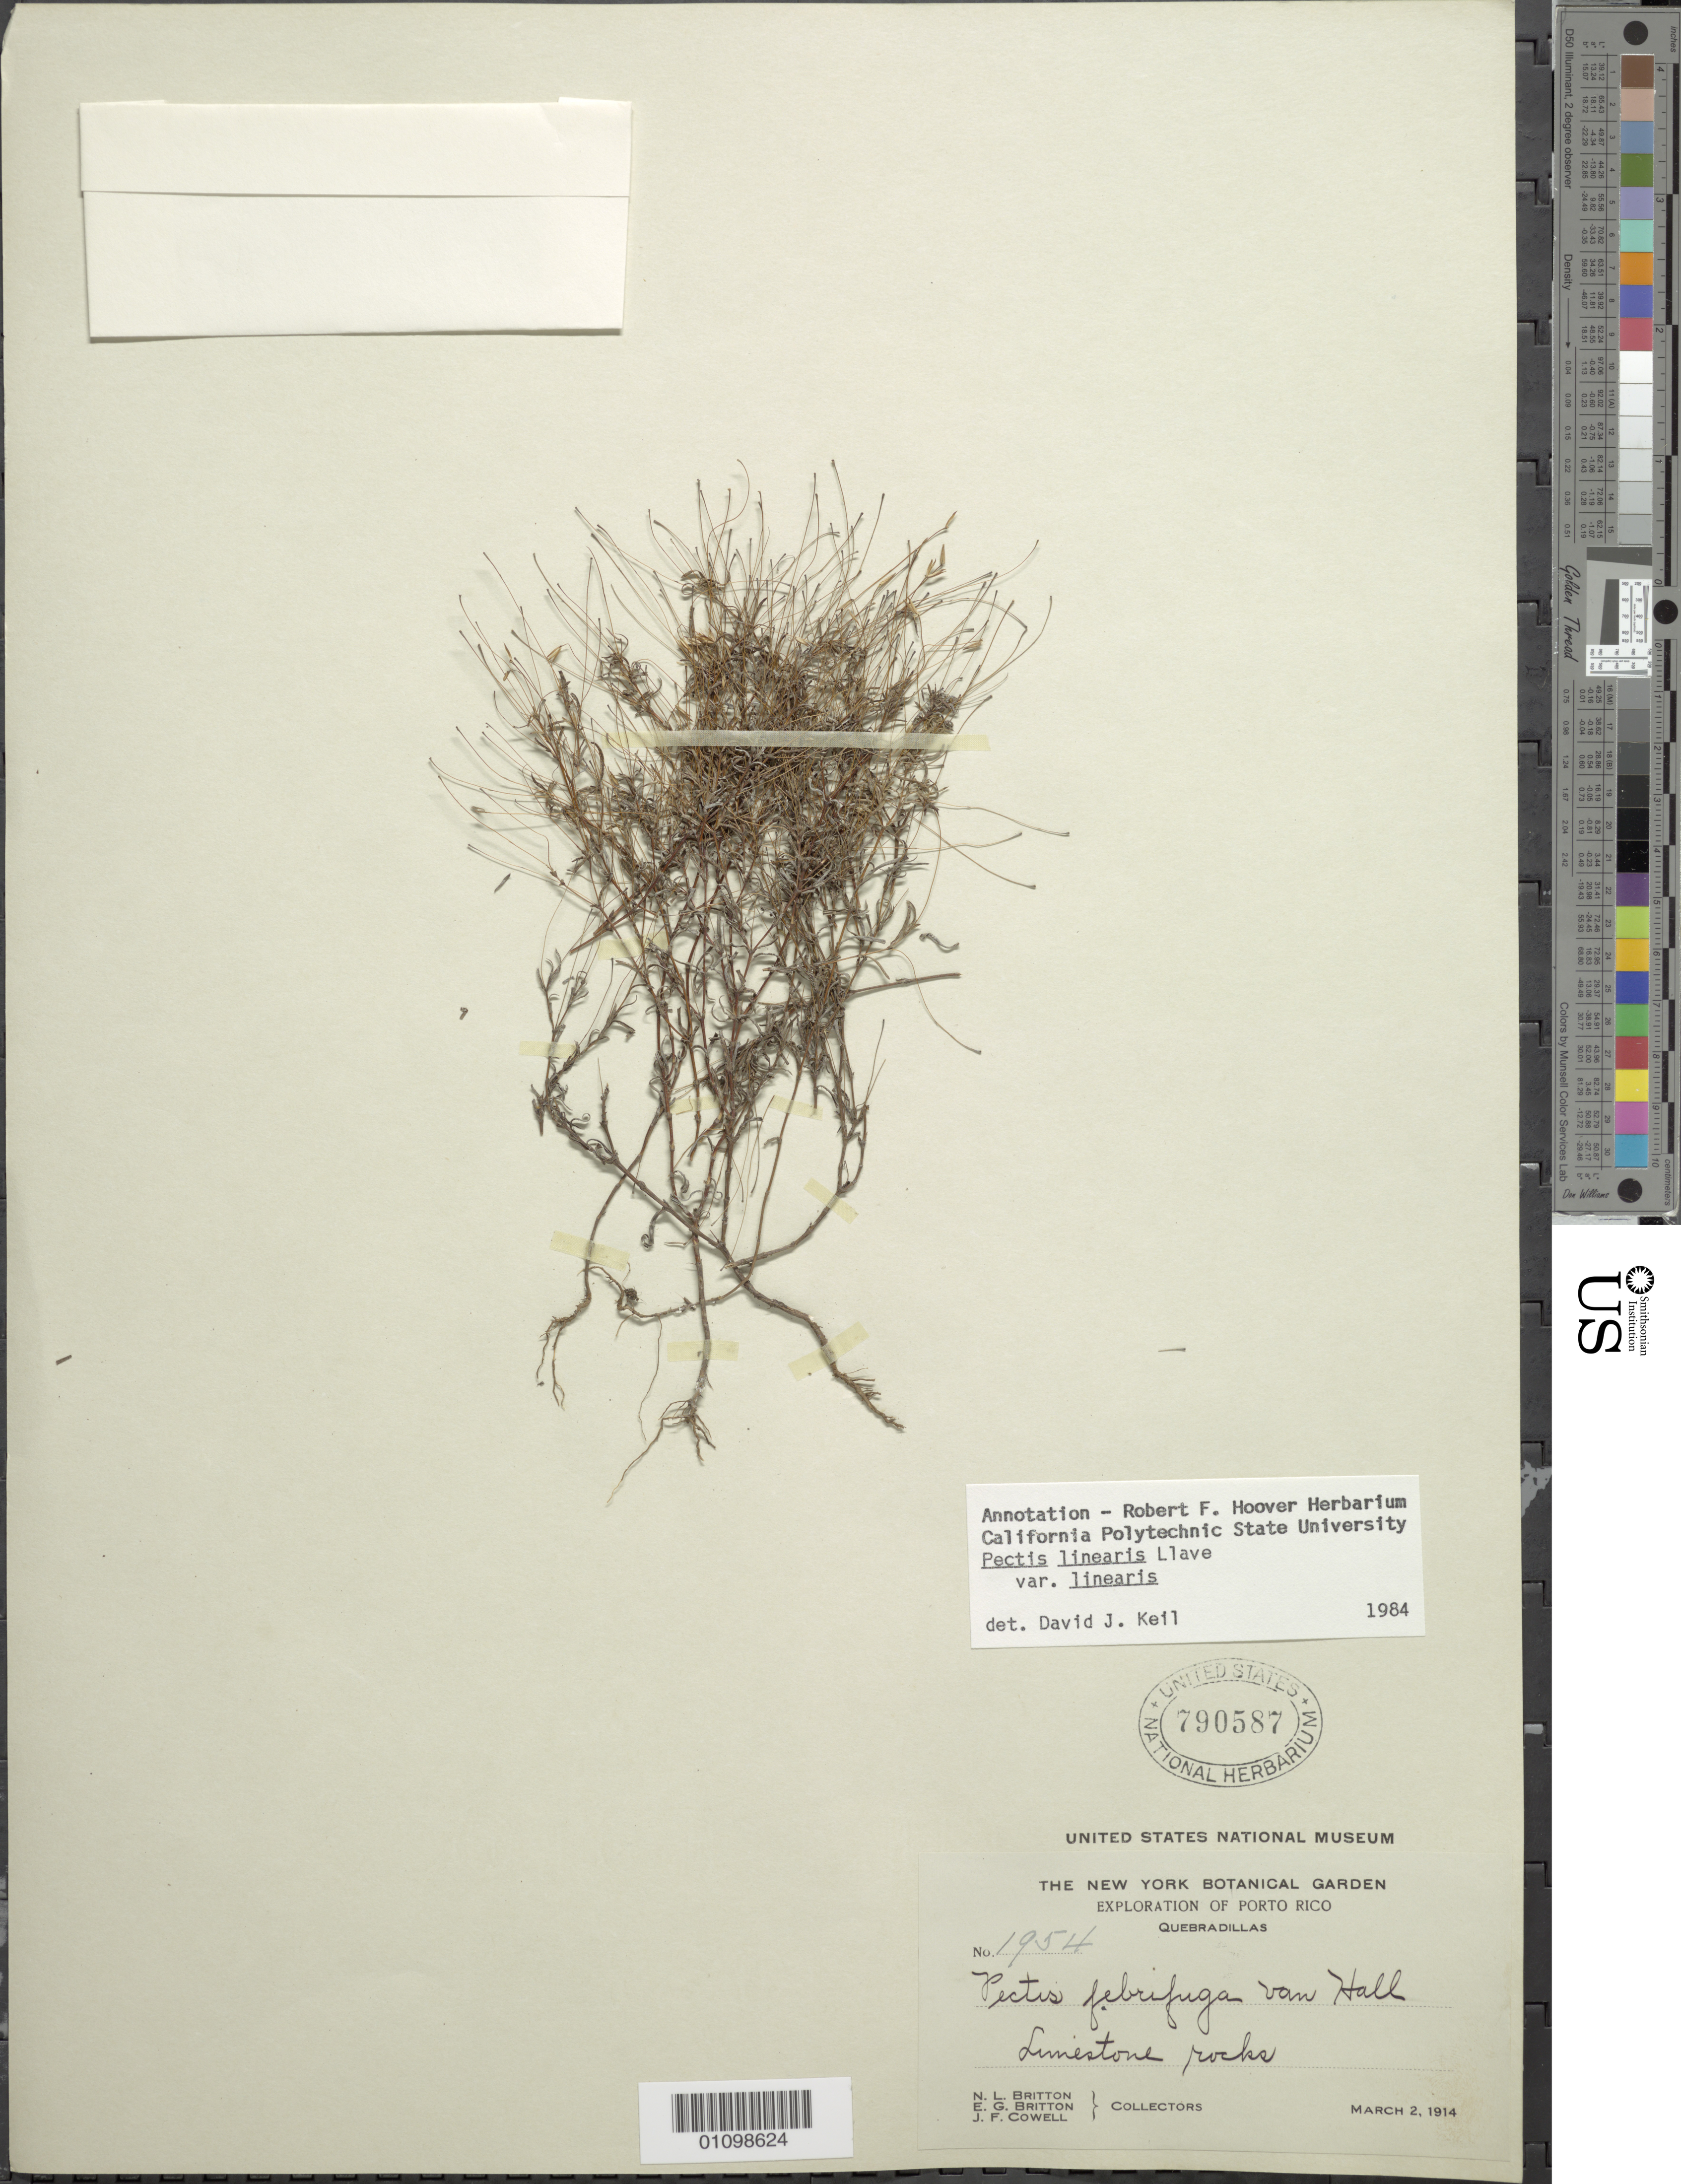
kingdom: Plantae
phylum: Tracheophyta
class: Magnoliopsida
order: Asterales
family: Asteraceae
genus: Pectis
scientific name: Pectis linearis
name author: La Llave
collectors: N. Britton, E. G. Britton & J. F. Cowell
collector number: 1954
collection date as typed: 02 Mar 1914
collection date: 1914-03-02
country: Puerto Rico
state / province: Quebradillas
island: Puerto Rico I.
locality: Limestone rocks.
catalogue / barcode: US 790587